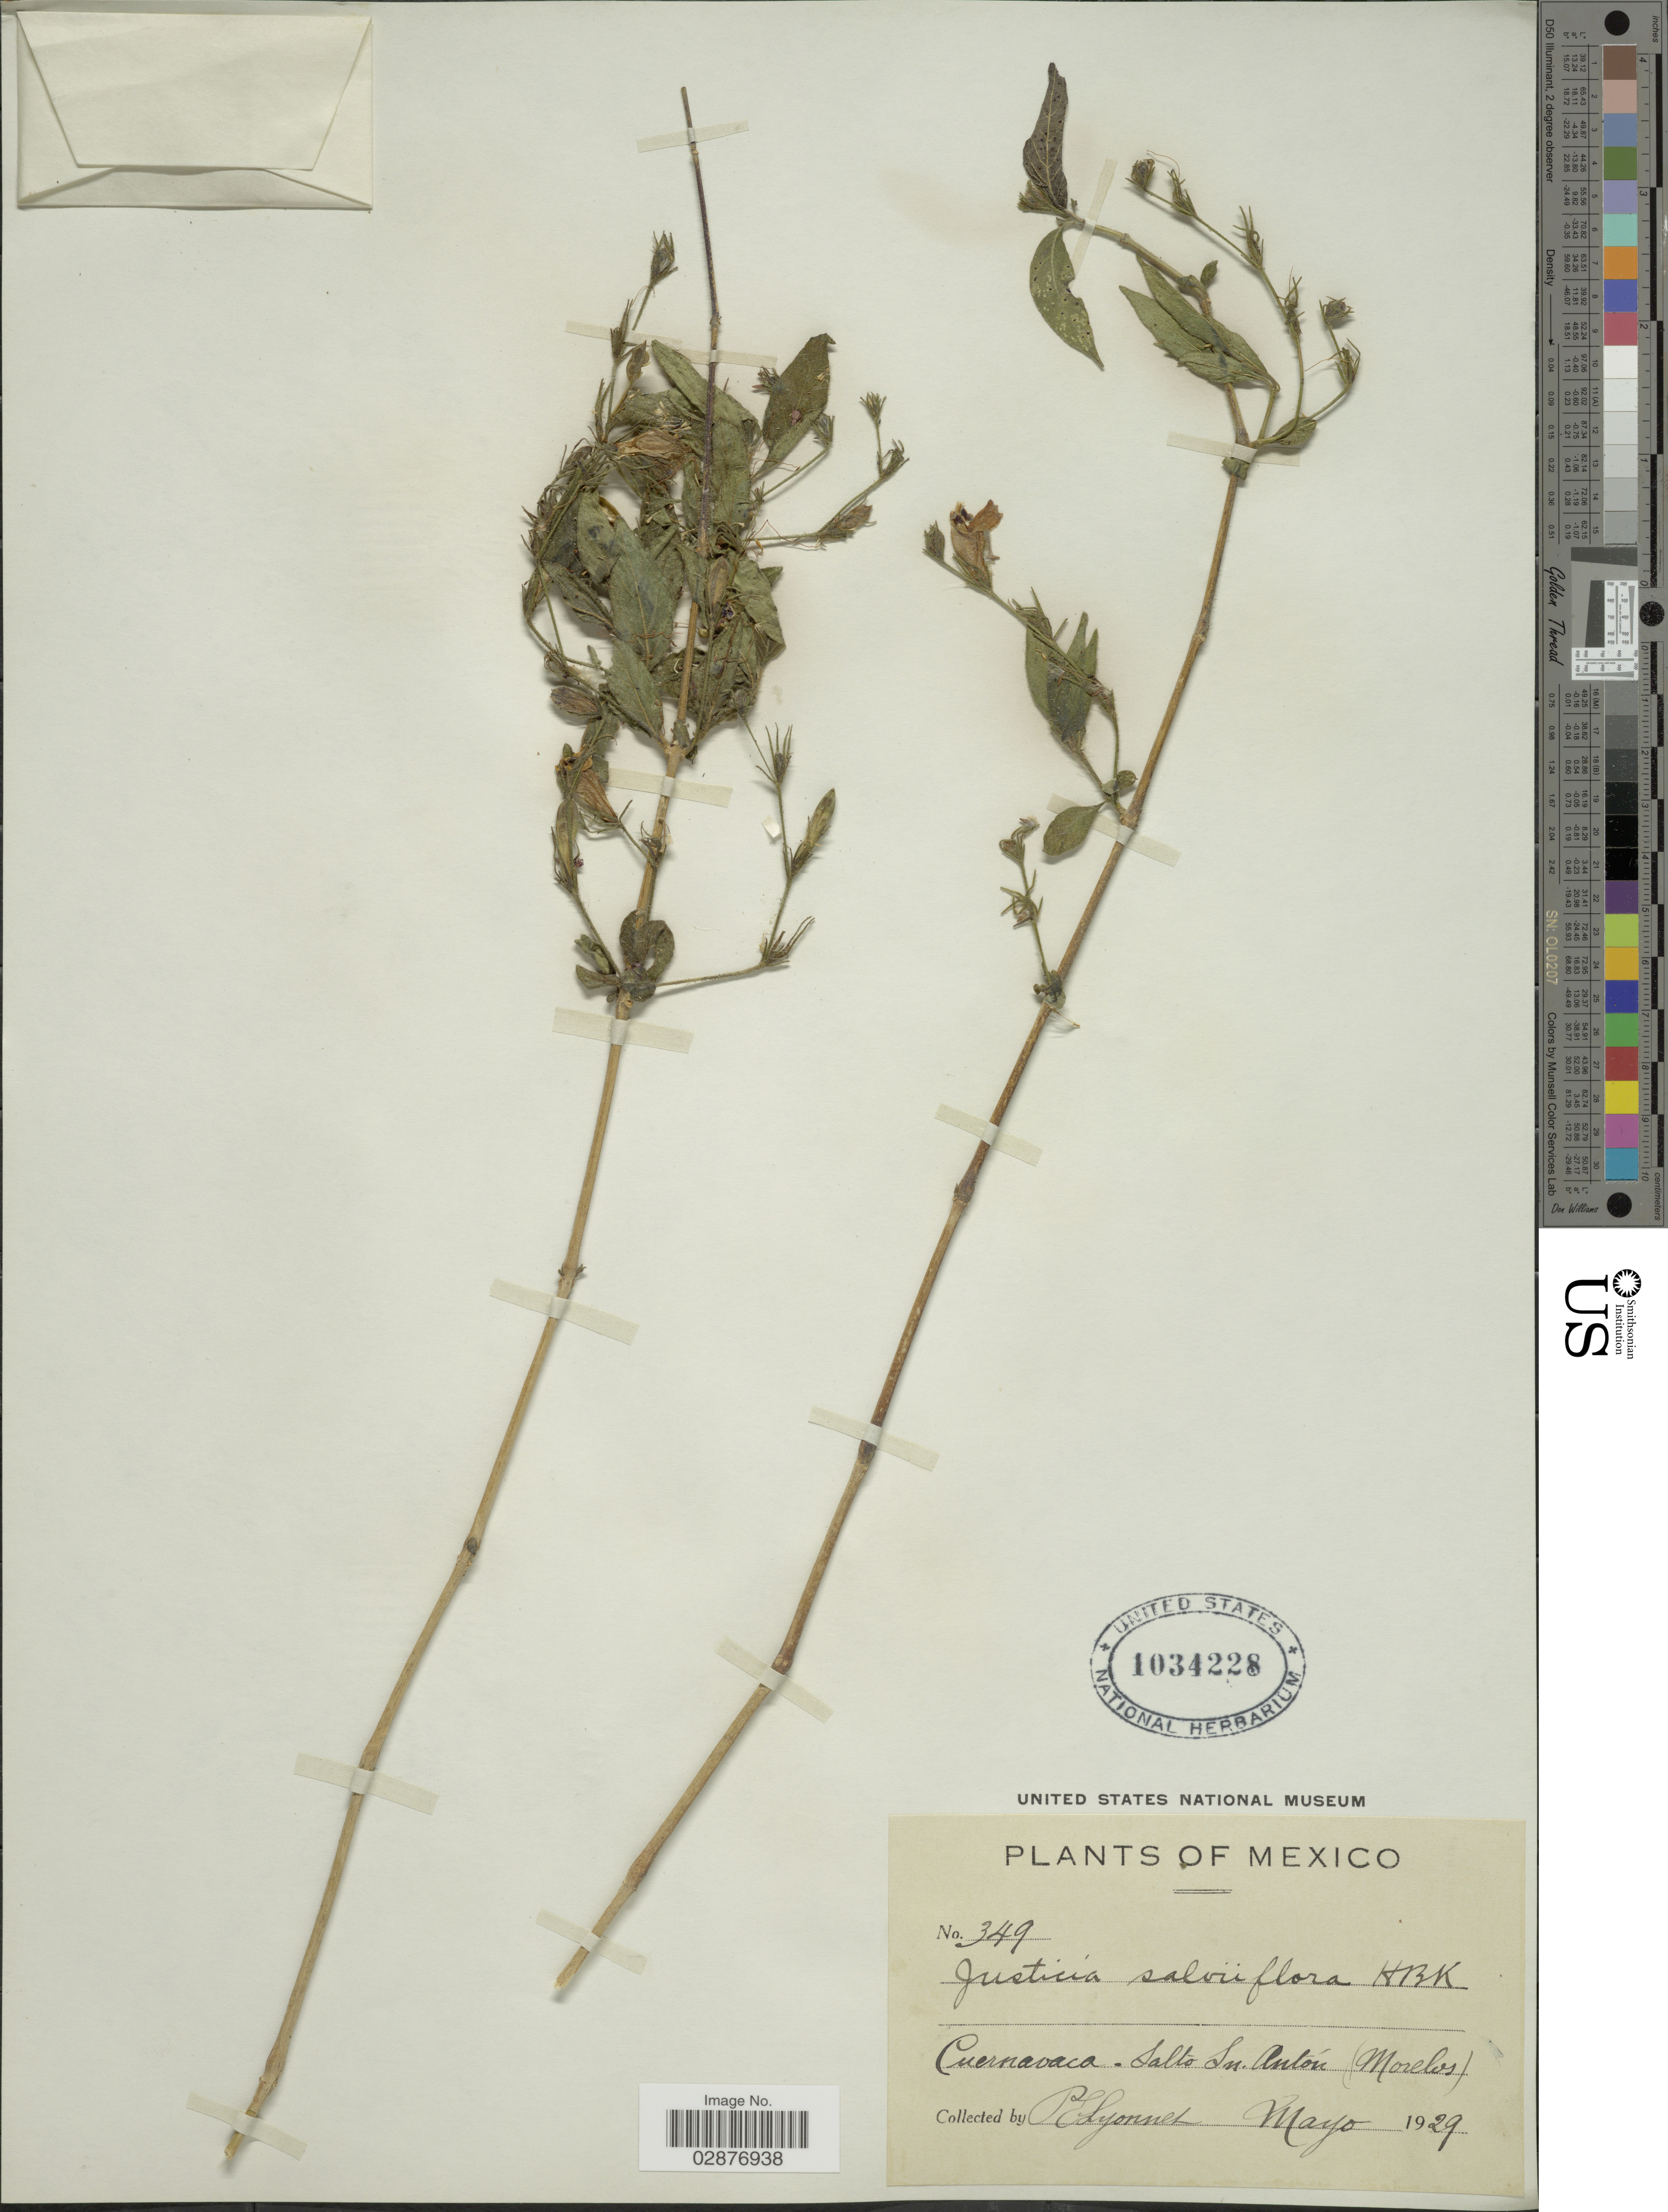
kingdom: Plantae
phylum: Tracheophyta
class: Magnoliopsida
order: Lamiales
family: Acanthaceae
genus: Justicia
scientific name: Justicia salviiflora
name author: Kunth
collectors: P. Lyonnel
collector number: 349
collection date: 1929-05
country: Mexico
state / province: Morelos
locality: Cuernavaca - Salto Sn Antón.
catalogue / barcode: US 1034228